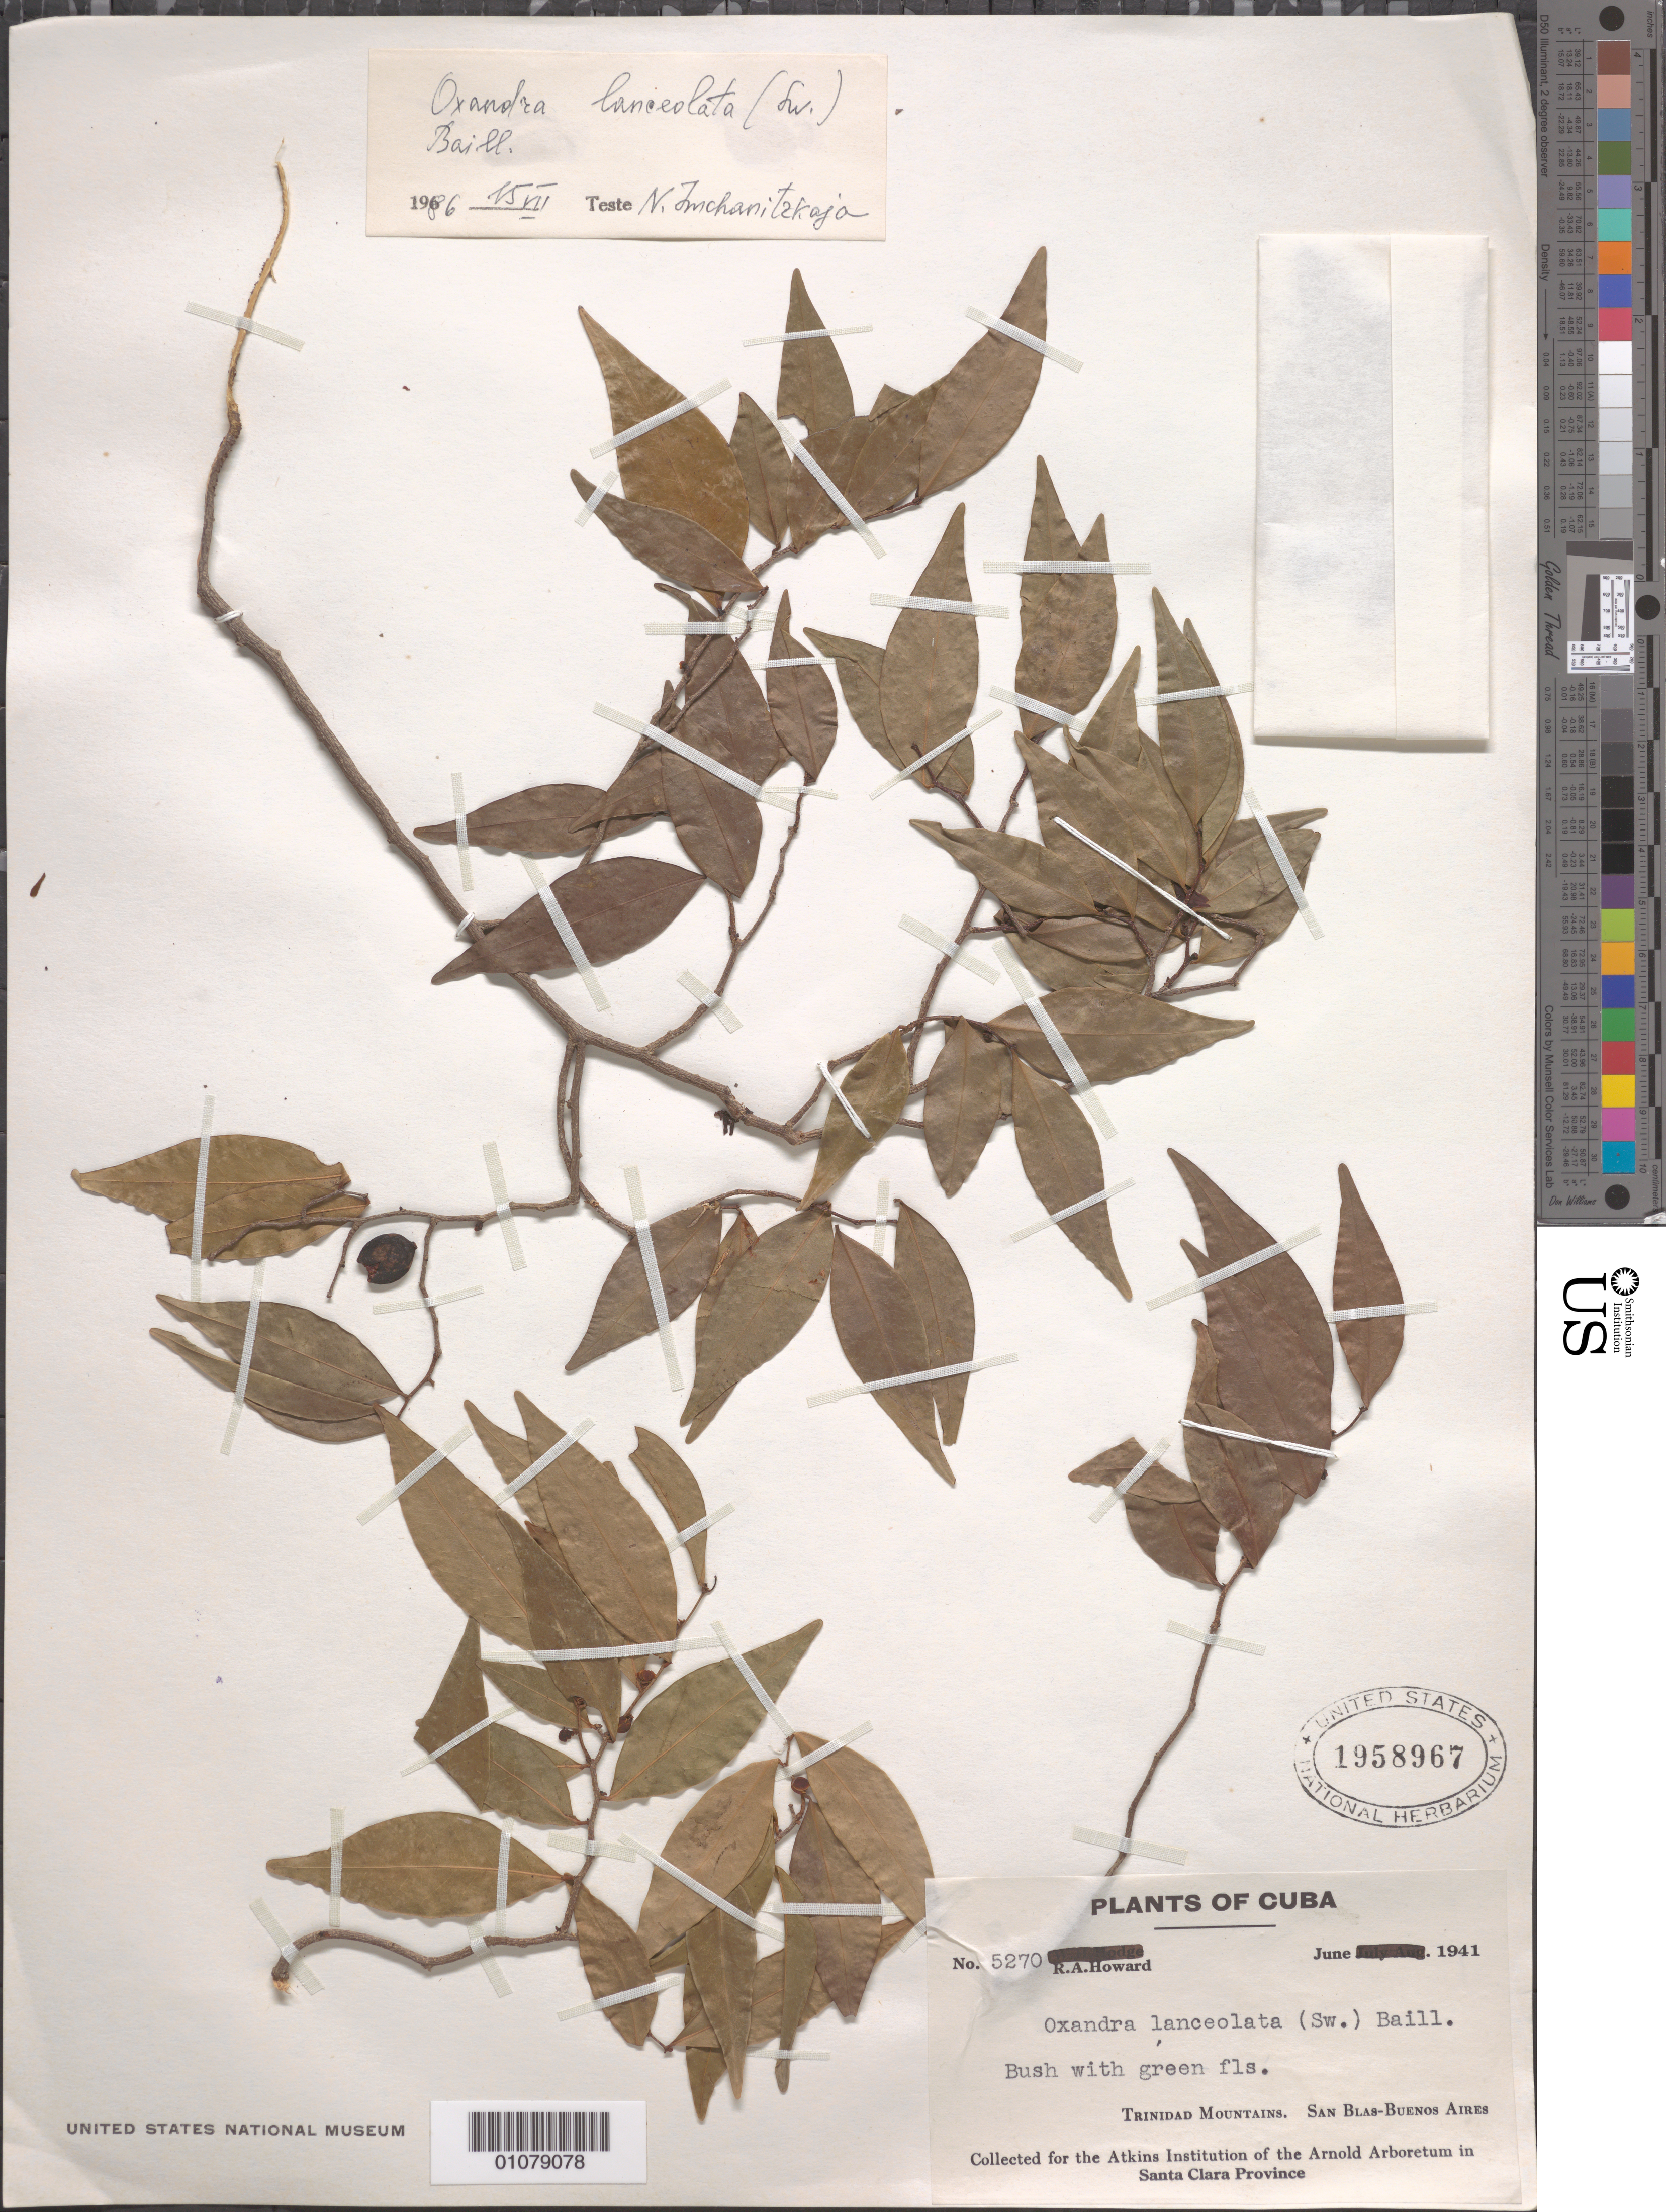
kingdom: Plantae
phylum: Tracheophyta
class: Magnoliopsida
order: Magnoliales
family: Annonaceae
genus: Oxandra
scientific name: Oxandra lanceolata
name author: (Sw.) Baill.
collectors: R. A. Howard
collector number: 5270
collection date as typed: Jun 1941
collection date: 1941-06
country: Cuba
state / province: Sancti Spiritus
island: Cuba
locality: Trinidad Mountains San Blas-Buenos Aires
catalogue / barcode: US 1958967